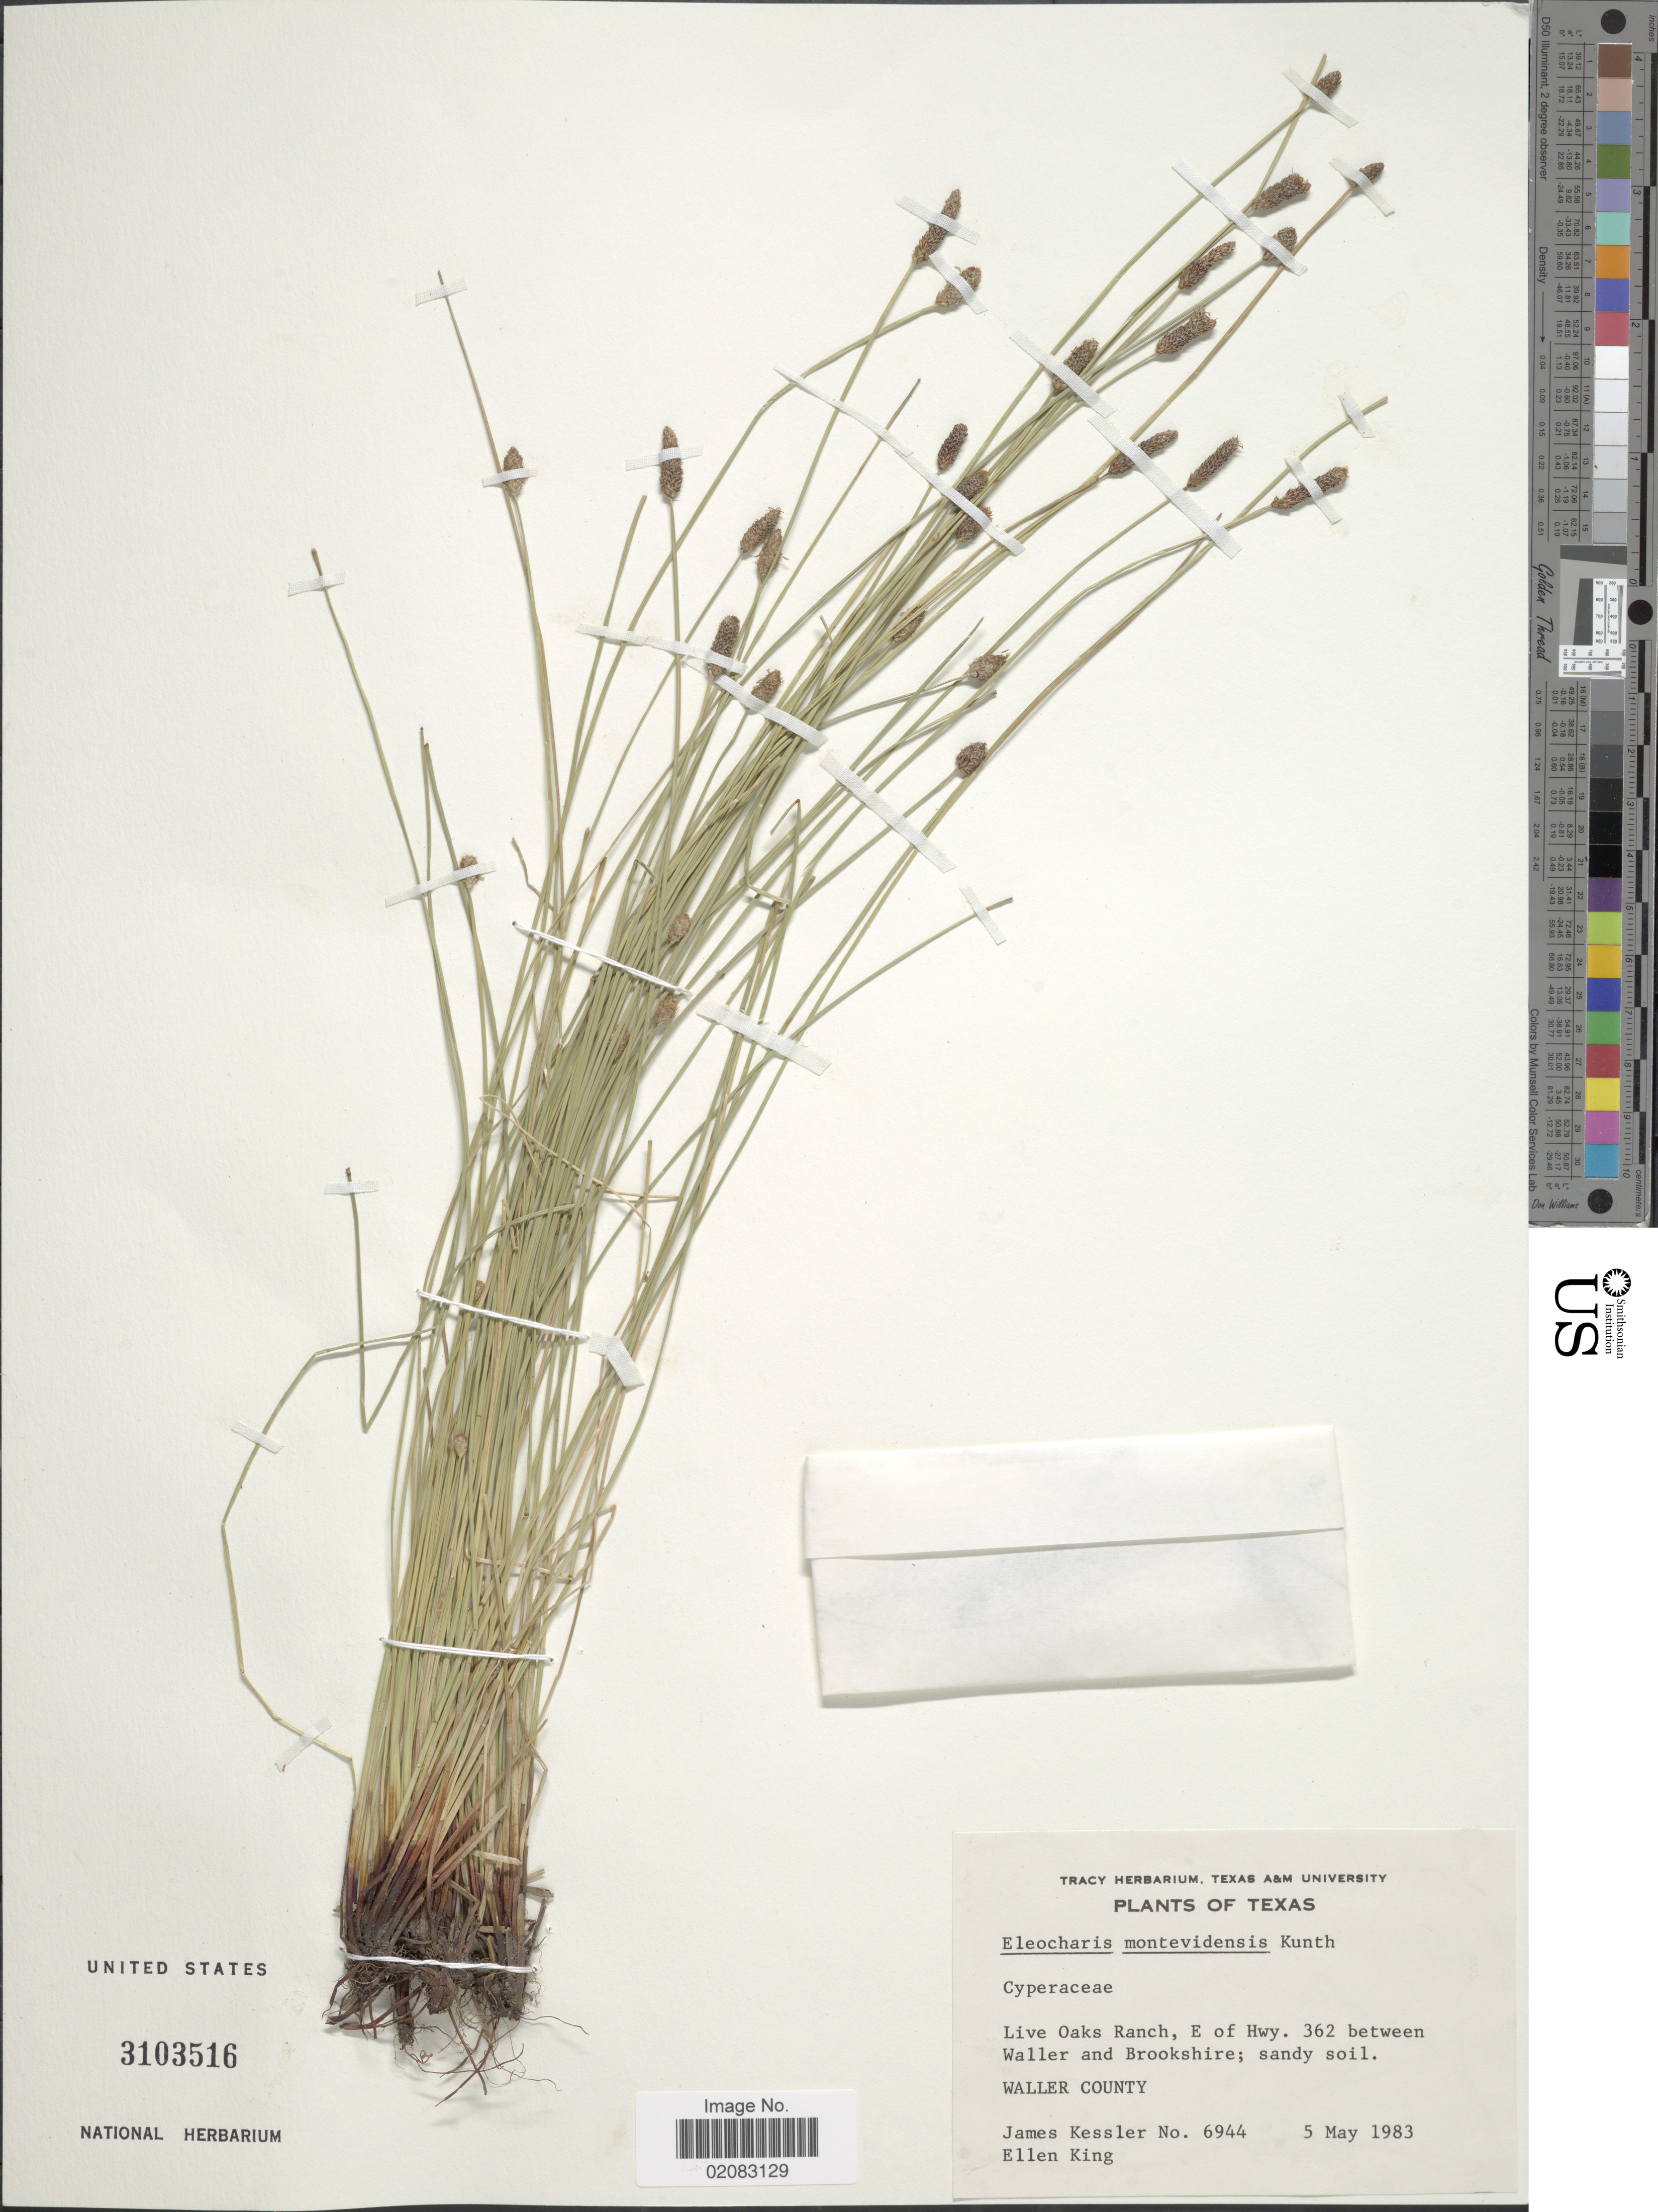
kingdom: Plantae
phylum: Tracheophyta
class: Liliopsida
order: Poales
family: Cyperaceae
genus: Eleocharis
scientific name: Eleocharis montevidensis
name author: Kunth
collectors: J. W. Kessler & E. King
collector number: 6944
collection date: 1983-05-05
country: United States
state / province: Texas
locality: Live Oaks Ranch, E of Hwy. 362 between Waller and Brookshire; sandy soil. Waller County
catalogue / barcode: US 3103516